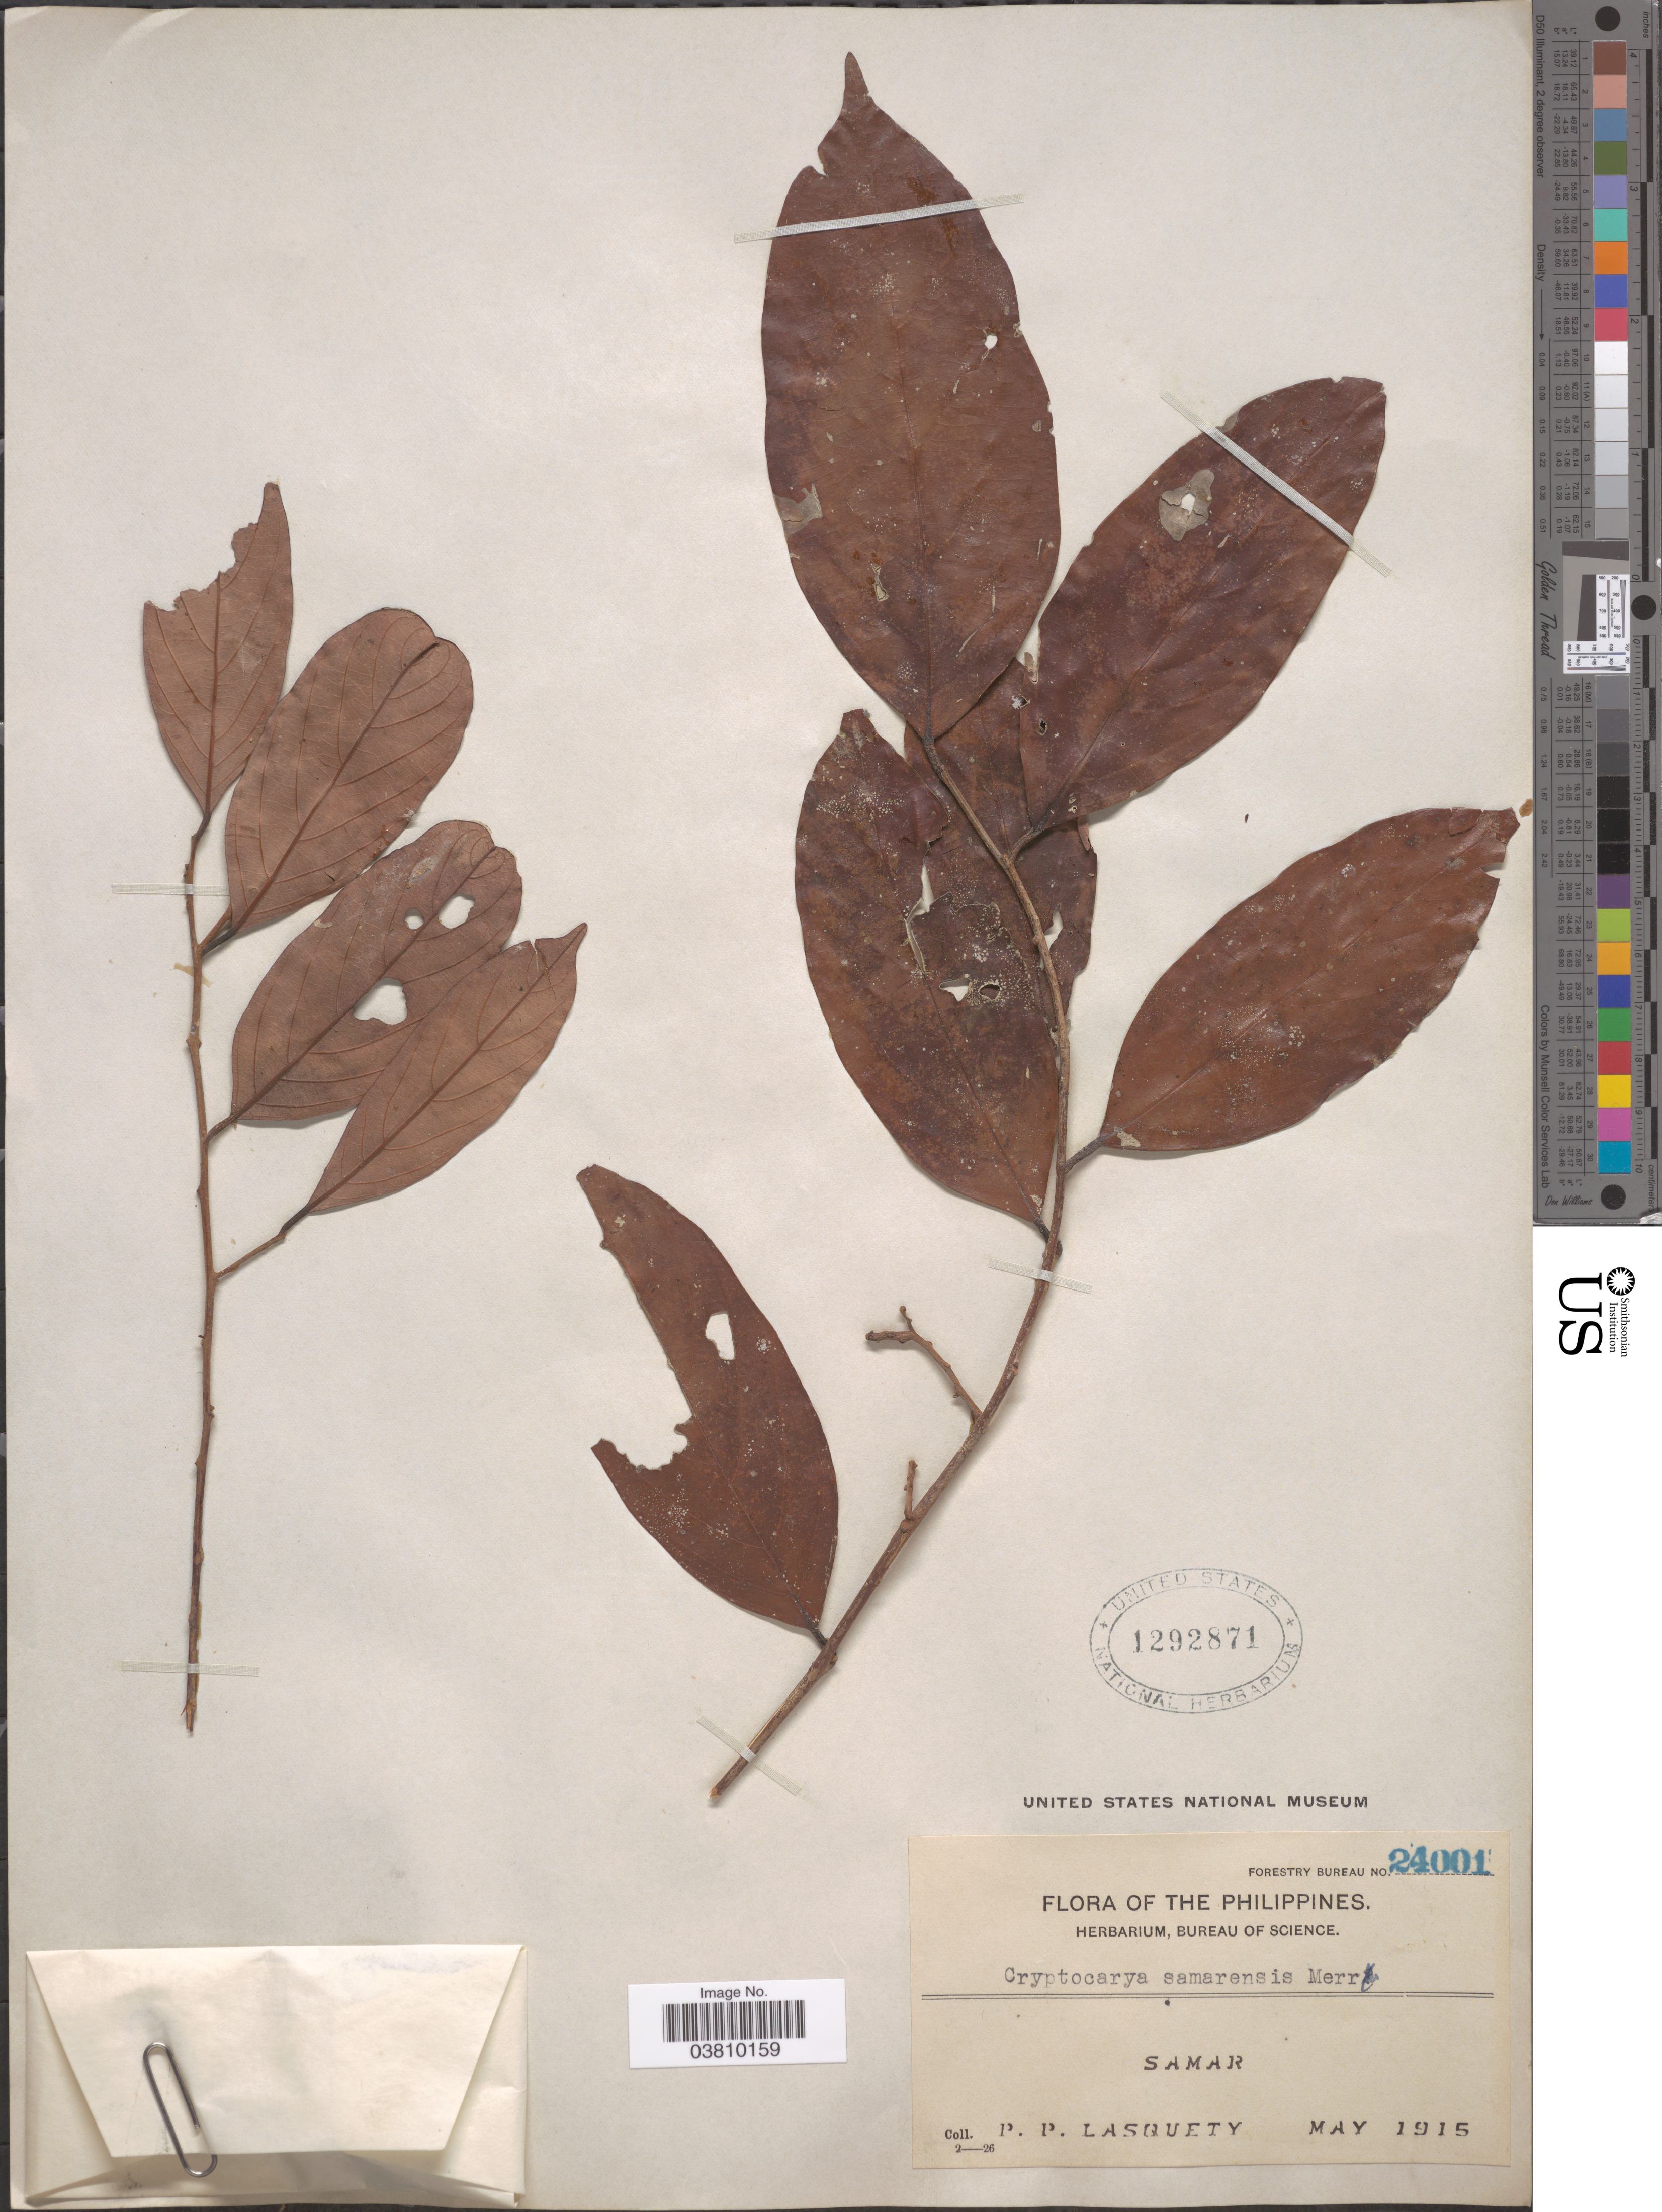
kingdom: Plantae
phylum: Tracheophyta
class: Magnoliopsida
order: Laurales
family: Lauraceae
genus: Cryptocarya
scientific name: Cryptocarya samarensis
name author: Merr.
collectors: P. Lasquety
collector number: Forestry Bureau 24001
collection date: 1915-05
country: Philippines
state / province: Eastern Visayas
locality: Samar.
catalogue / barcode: US 1292871